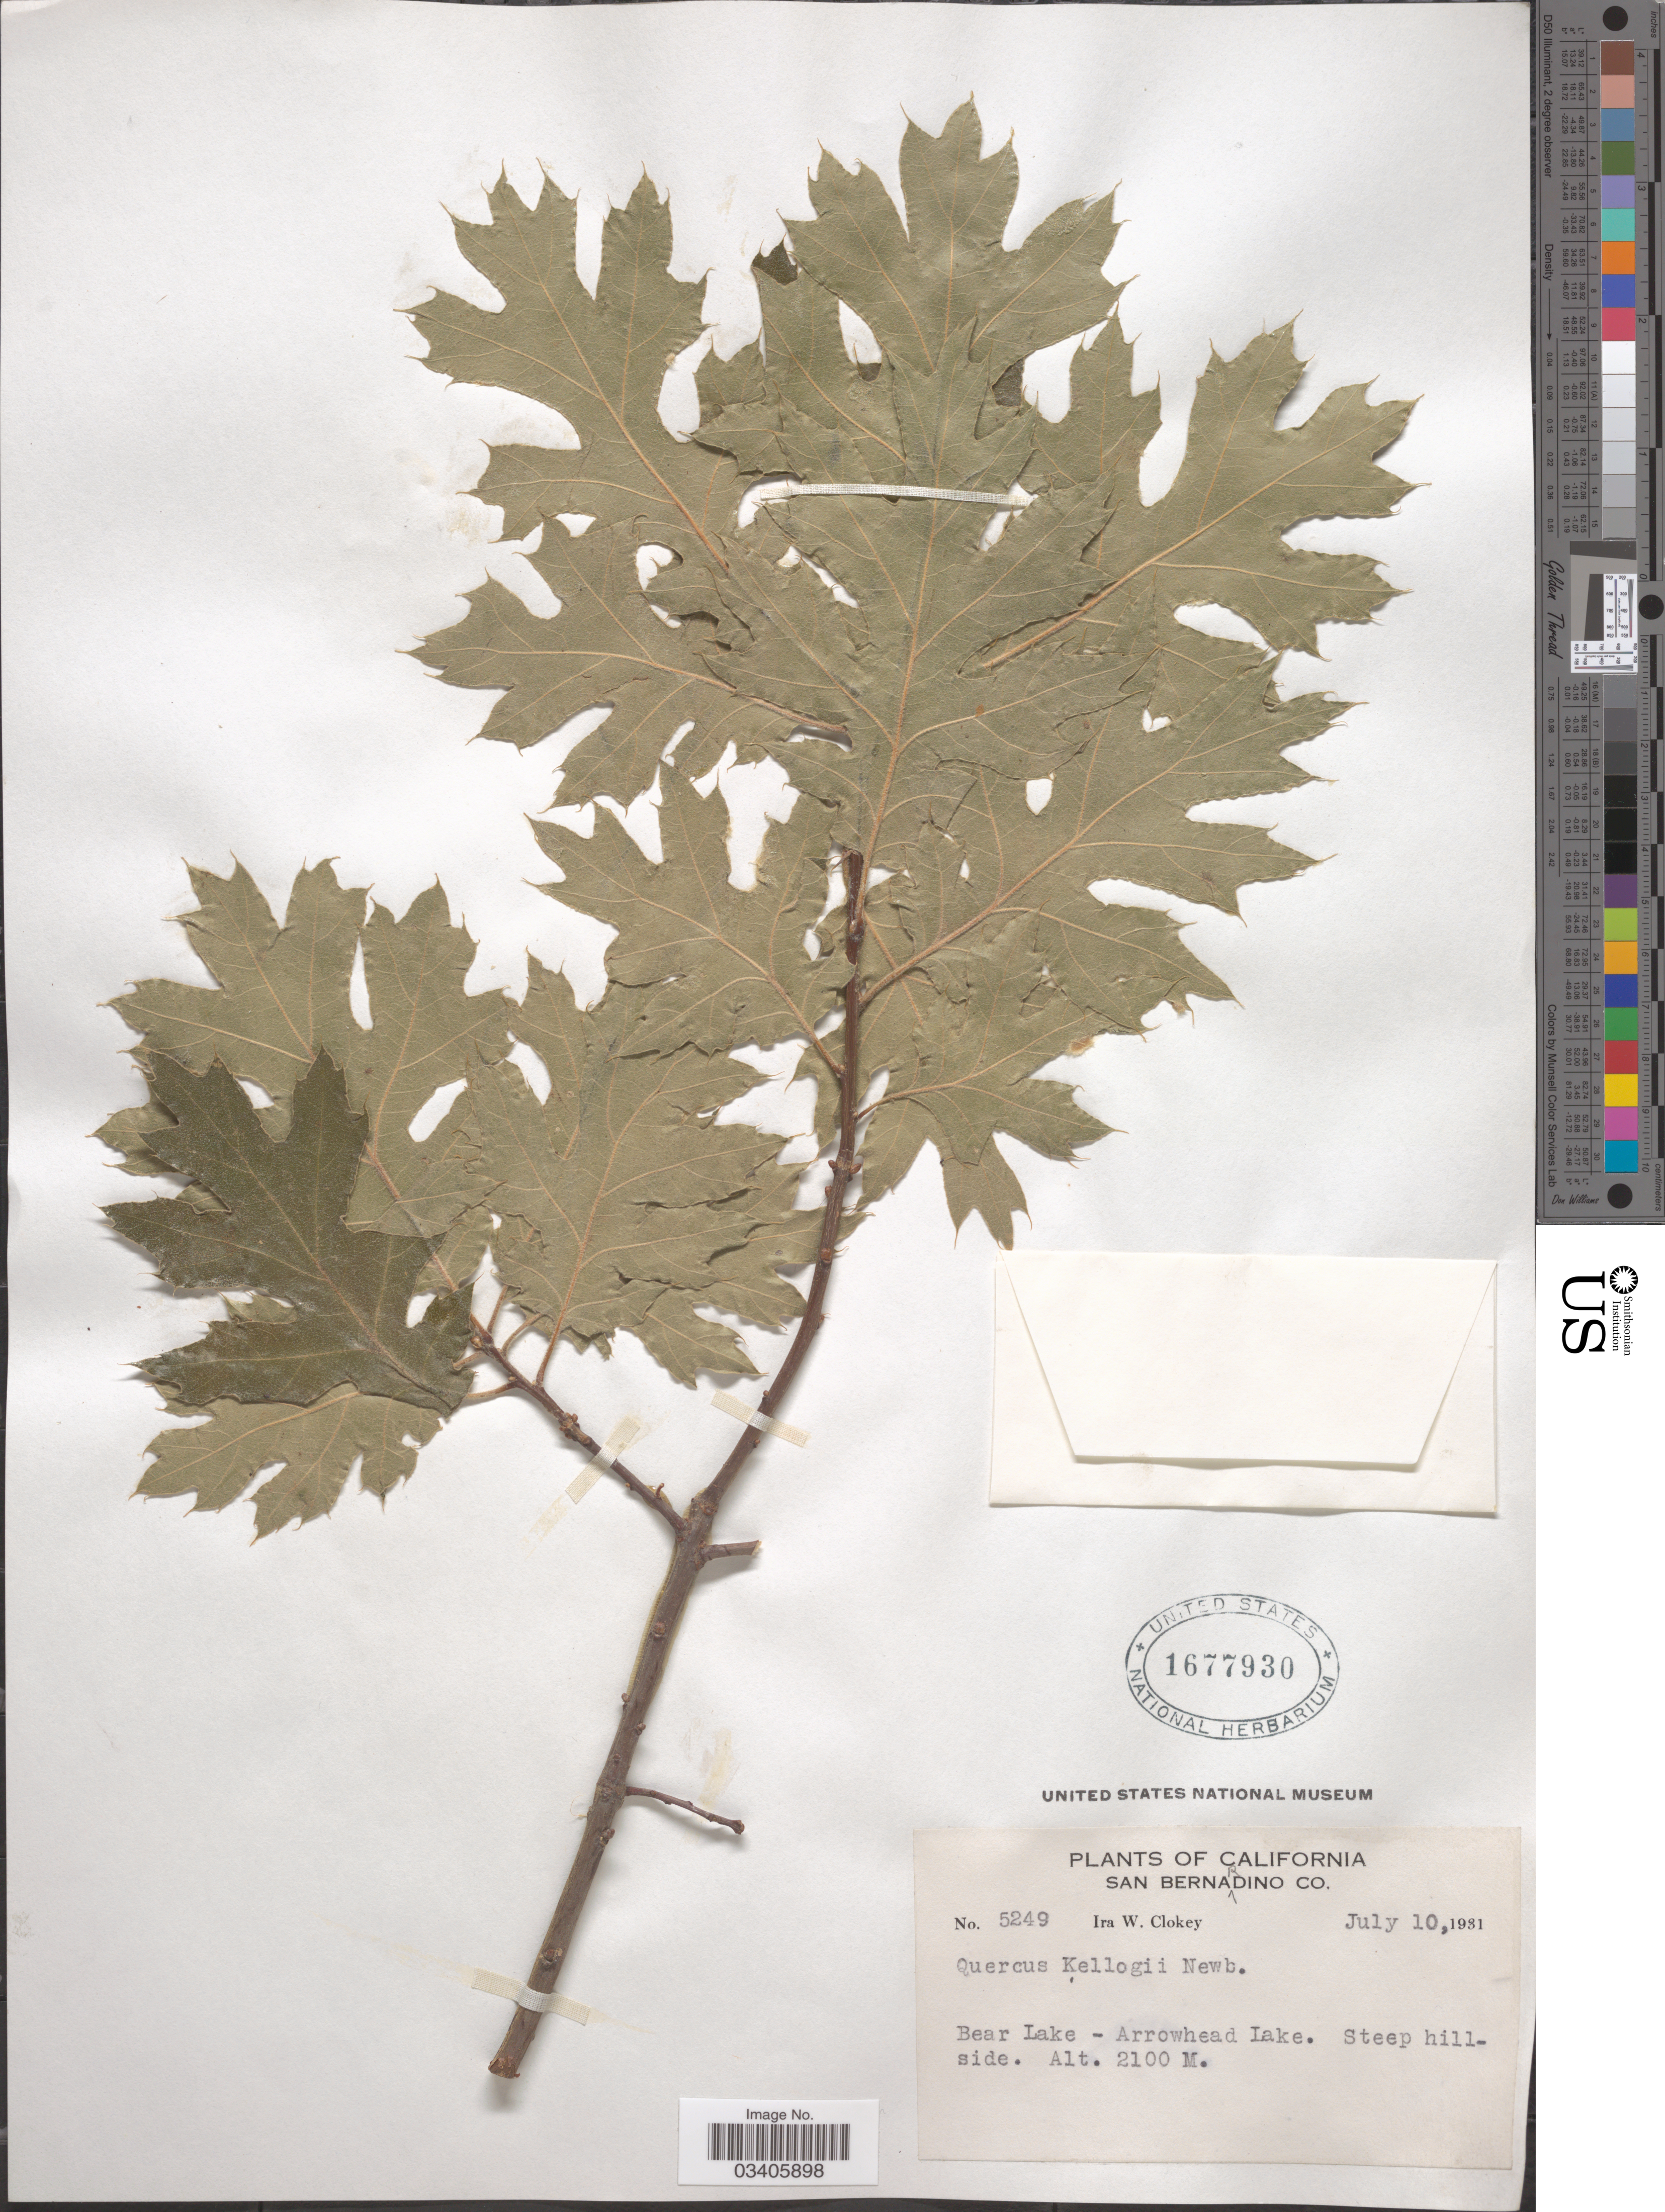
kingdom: Plantae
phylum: Tracheophyta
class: Magnoliopsida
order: Fagales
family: Fagaceae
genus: Quercus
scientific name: Quercus kelloggii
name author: Newb.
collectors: I. W. Clokey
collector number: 5249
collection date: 1931-07-10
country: United States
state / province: California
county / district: San Bernardino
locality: San Bernardino Co. Bear Lake - Arrowhead Lake. Steep hillside.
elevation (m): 2100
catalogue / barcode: US 1677930